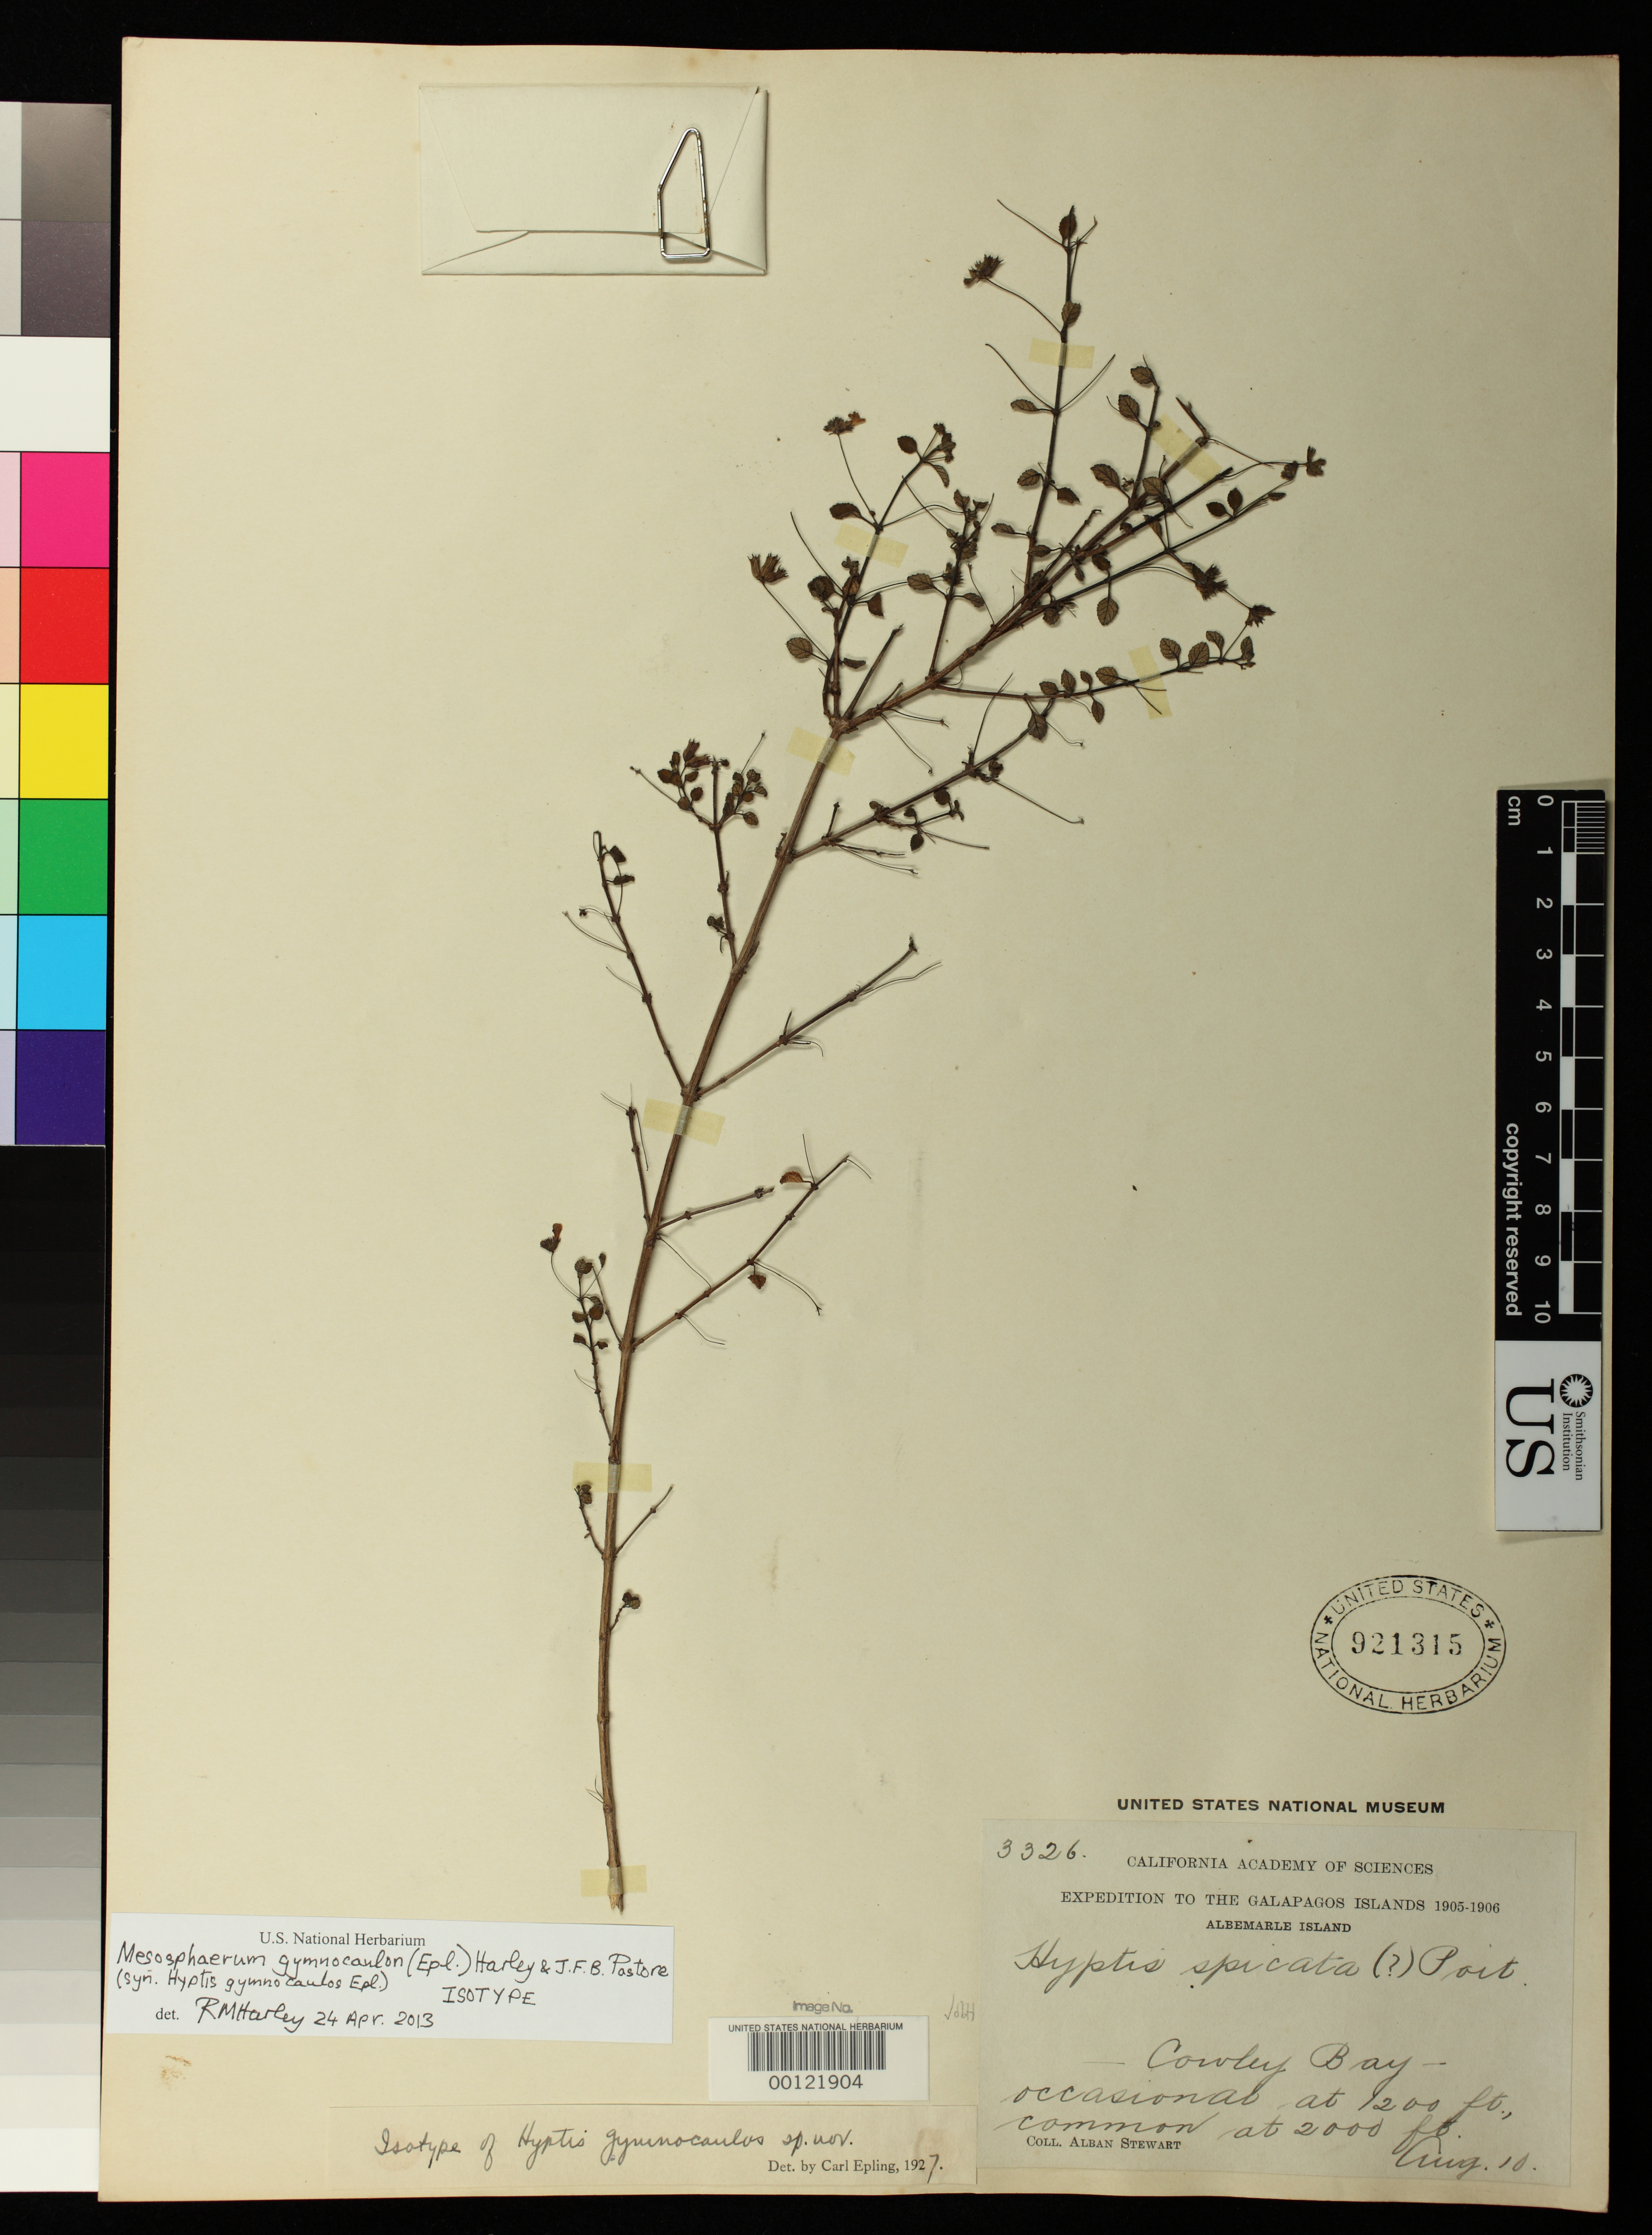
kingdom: Plantae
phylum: Tracheophyta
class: Magnoliopsida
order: Lamiales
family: Lamiaceae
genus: Hyptis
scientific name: Hyptis gymnocaulos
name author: Epling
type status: Isotype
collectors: A. Stewart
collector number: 3326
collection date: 1905-08-10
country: Ecuador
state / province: Colón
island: Isabela [Albemarle]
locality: Albemarle Island, Cowley Bay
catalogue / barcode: US 921315